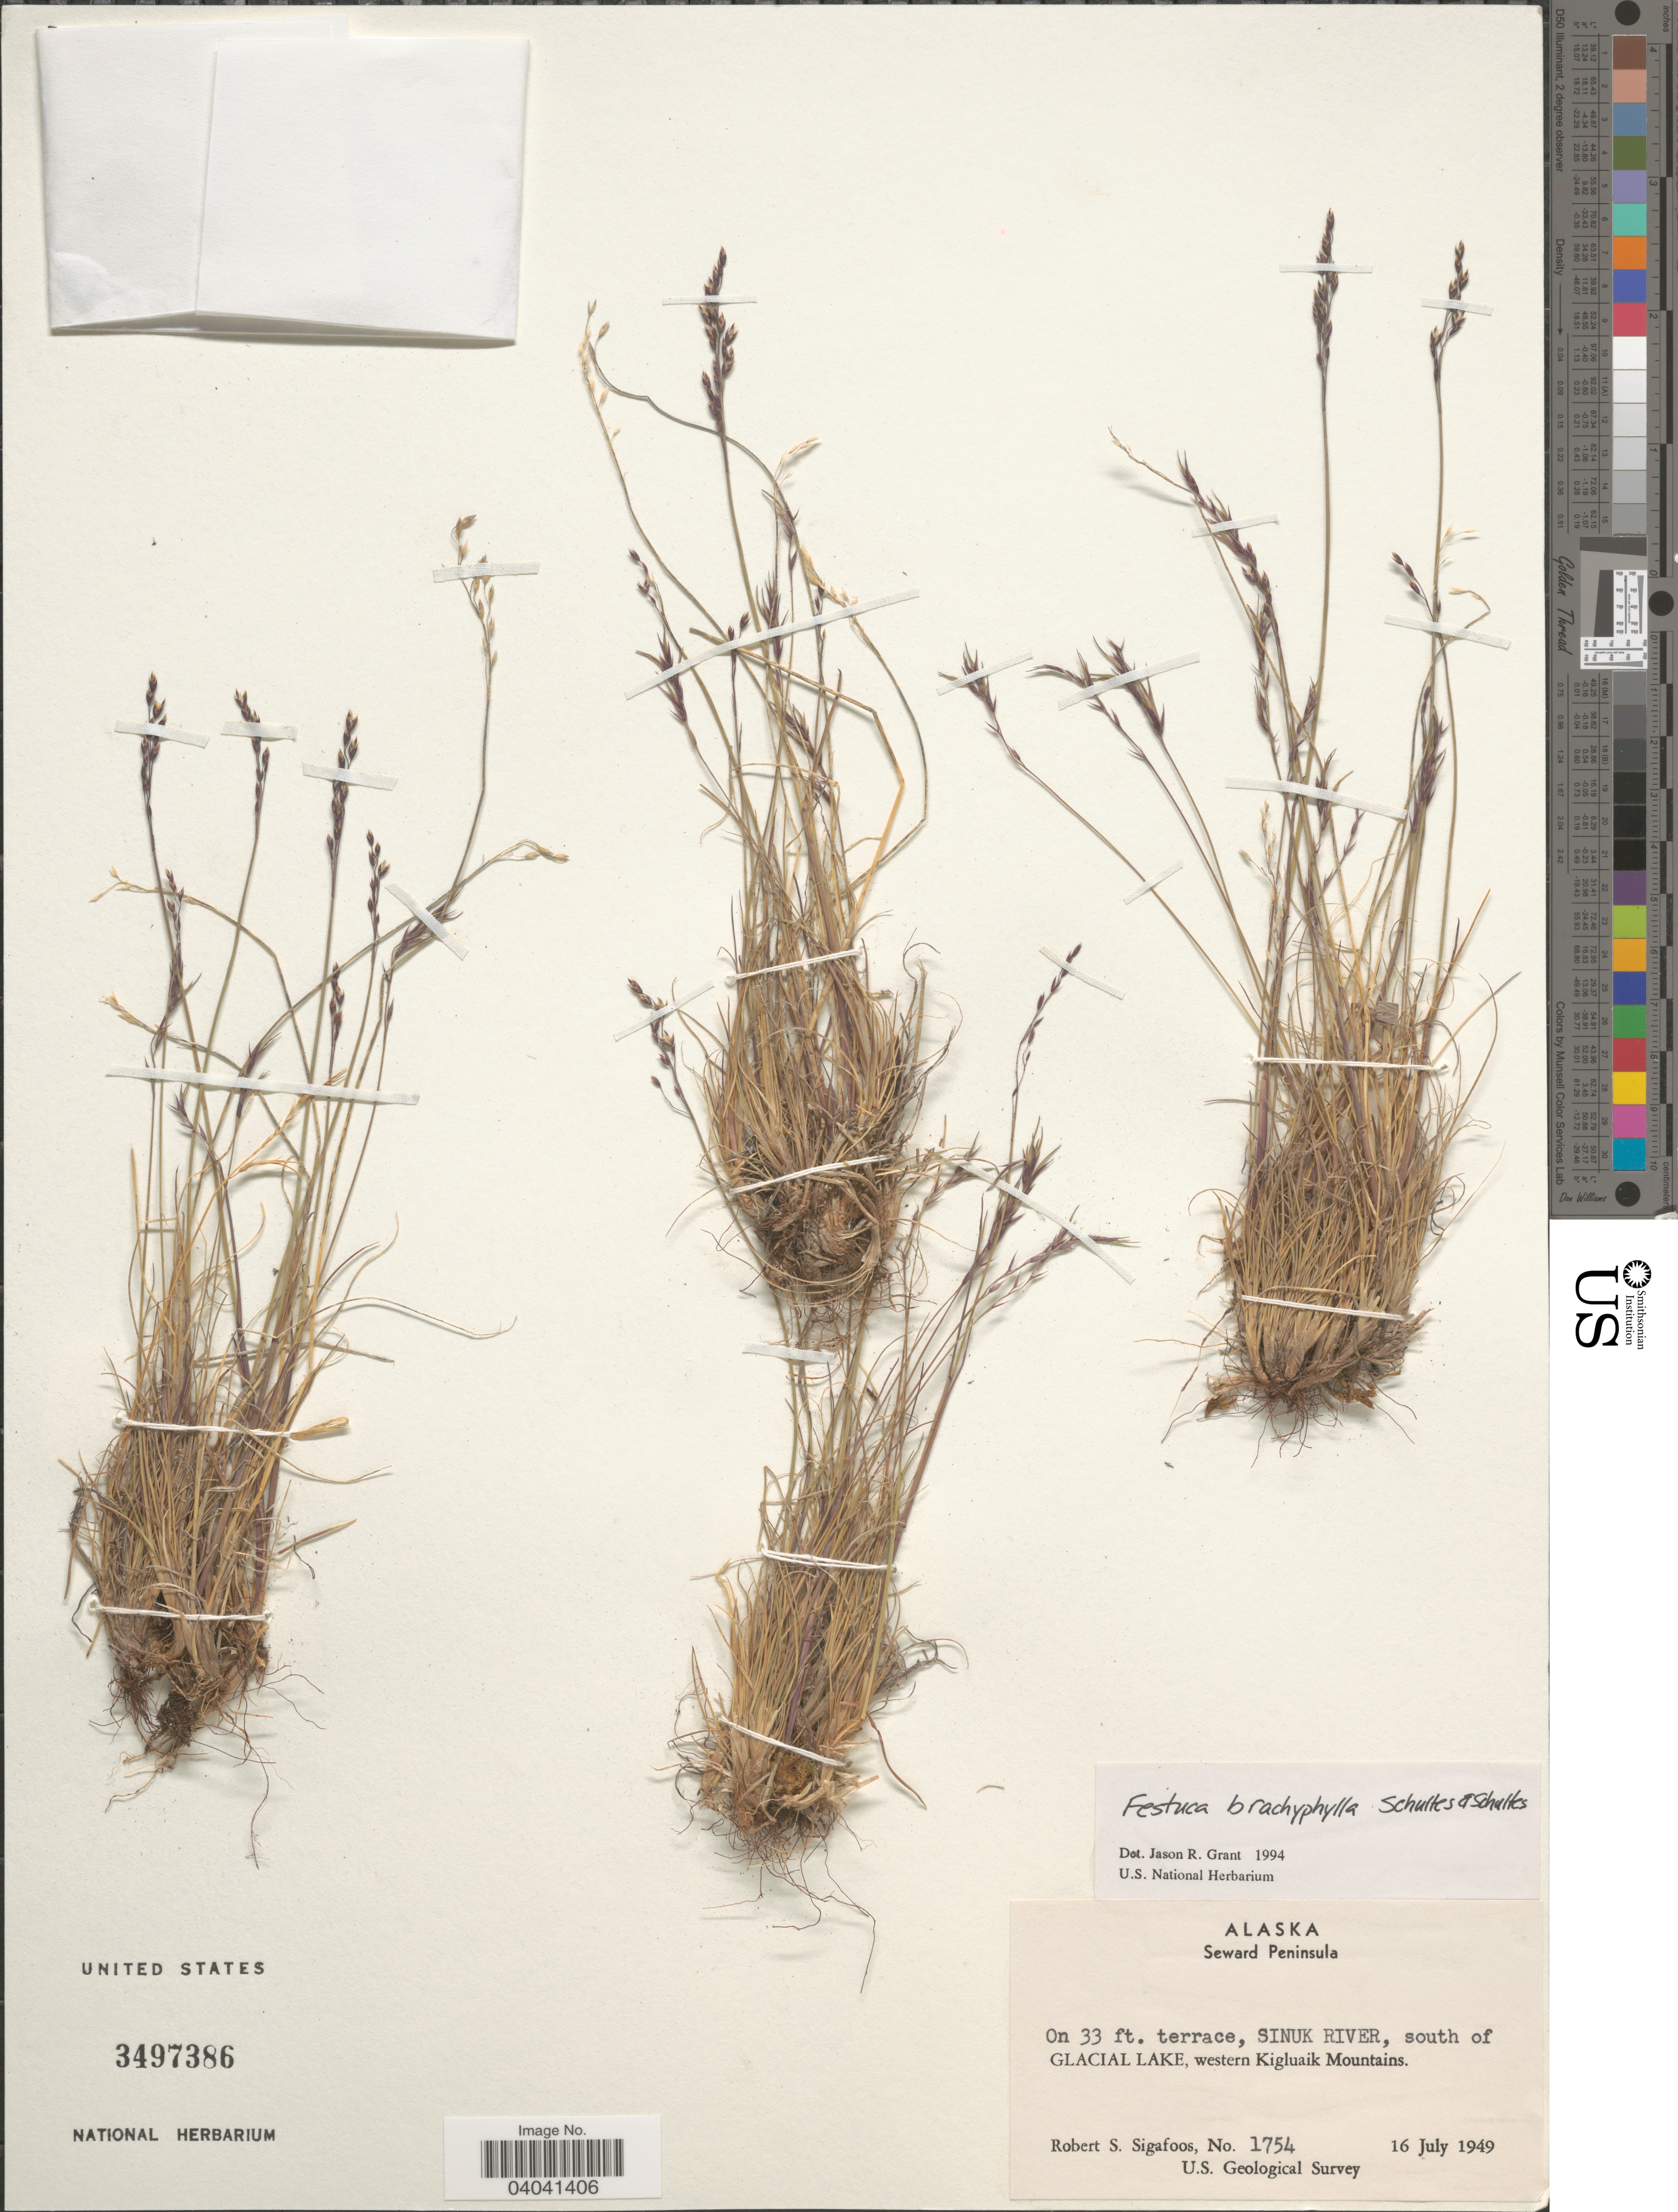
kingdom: Plantae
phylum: Tracheophyta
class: Liliopsida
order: Poales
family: Poaceae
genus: Festuca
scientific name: Festuca brachyphylla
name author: Schult. & Schult. f.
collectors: R. Sigafoos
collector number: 1754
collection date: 1949-07-16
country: United States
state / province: Alaska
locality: Seward Peninsula. On 33 ft. terrace, Sinuk River, south of Glacial Lake, western Kigluaik Mountains.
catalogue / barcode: US 3497386